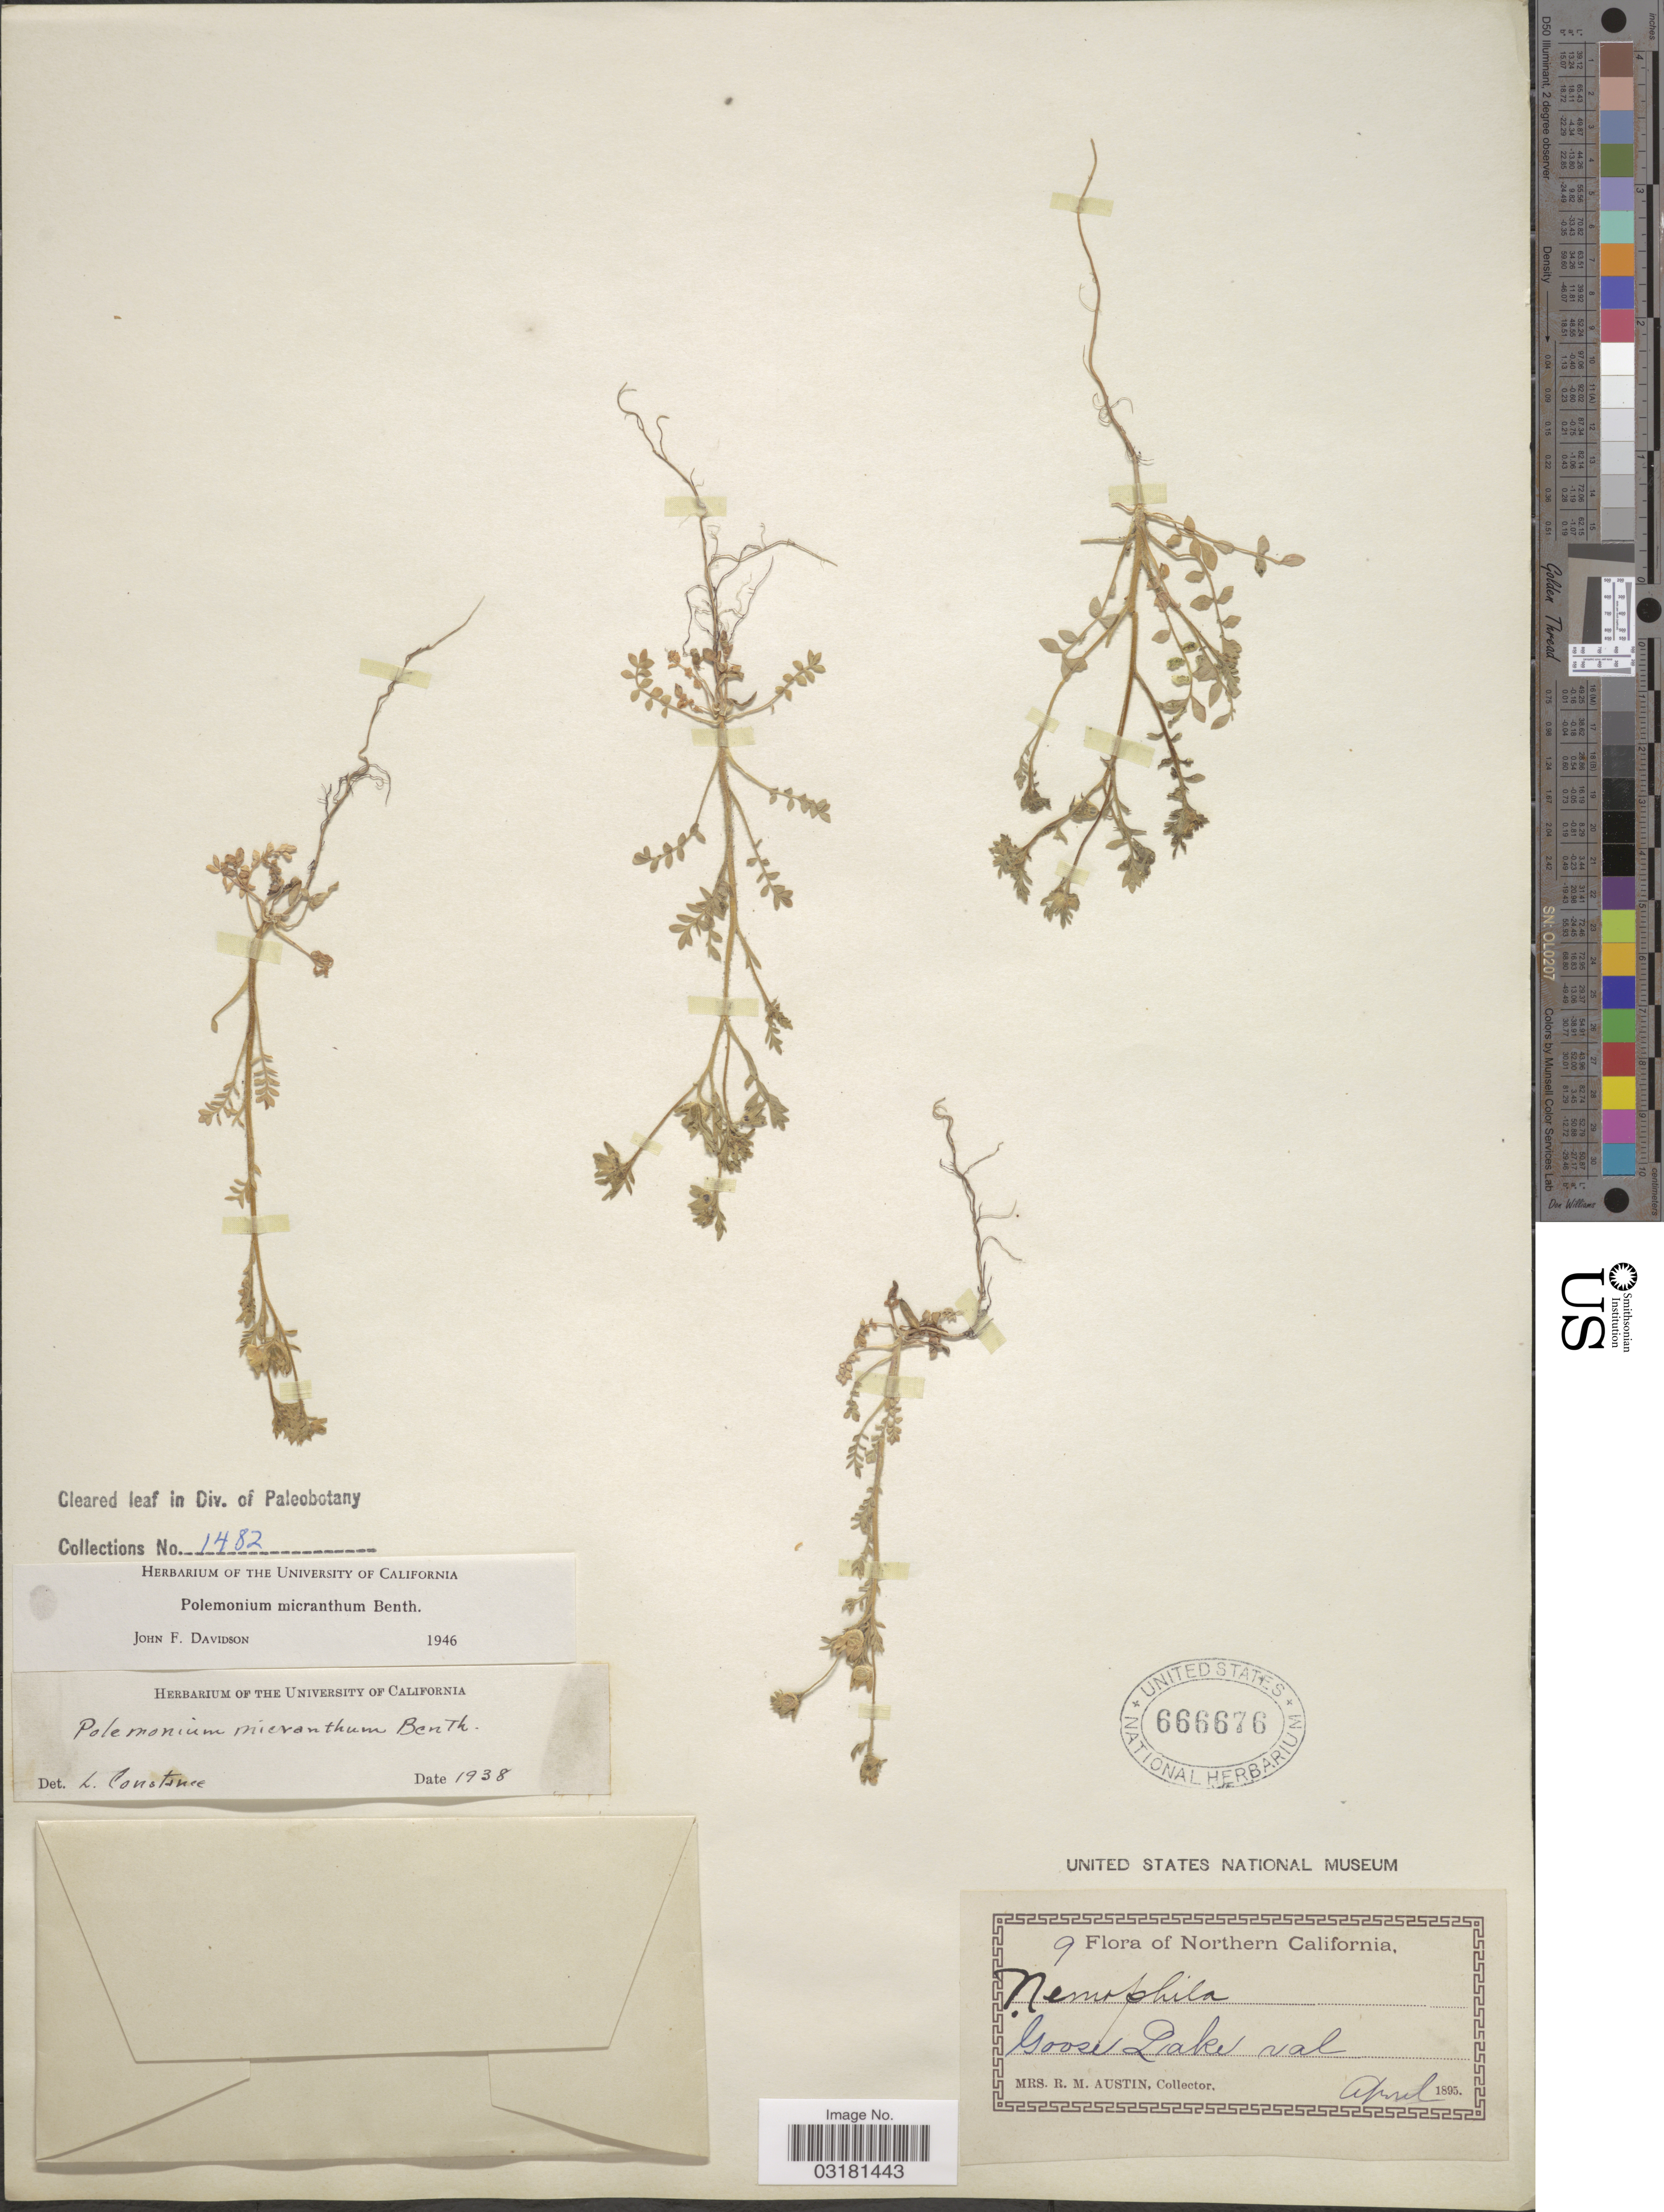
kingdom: Plantae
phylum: Tracheophyta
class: Magnoliopsida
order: Ericales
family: Polemoniaceae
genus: Polemonium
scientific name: Polemonium micranthum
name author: Benth.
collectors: R. Austin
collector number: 9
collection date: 1895-04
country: United States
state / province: California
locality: Northern California. Goose Lake val.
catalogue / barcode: US 666676